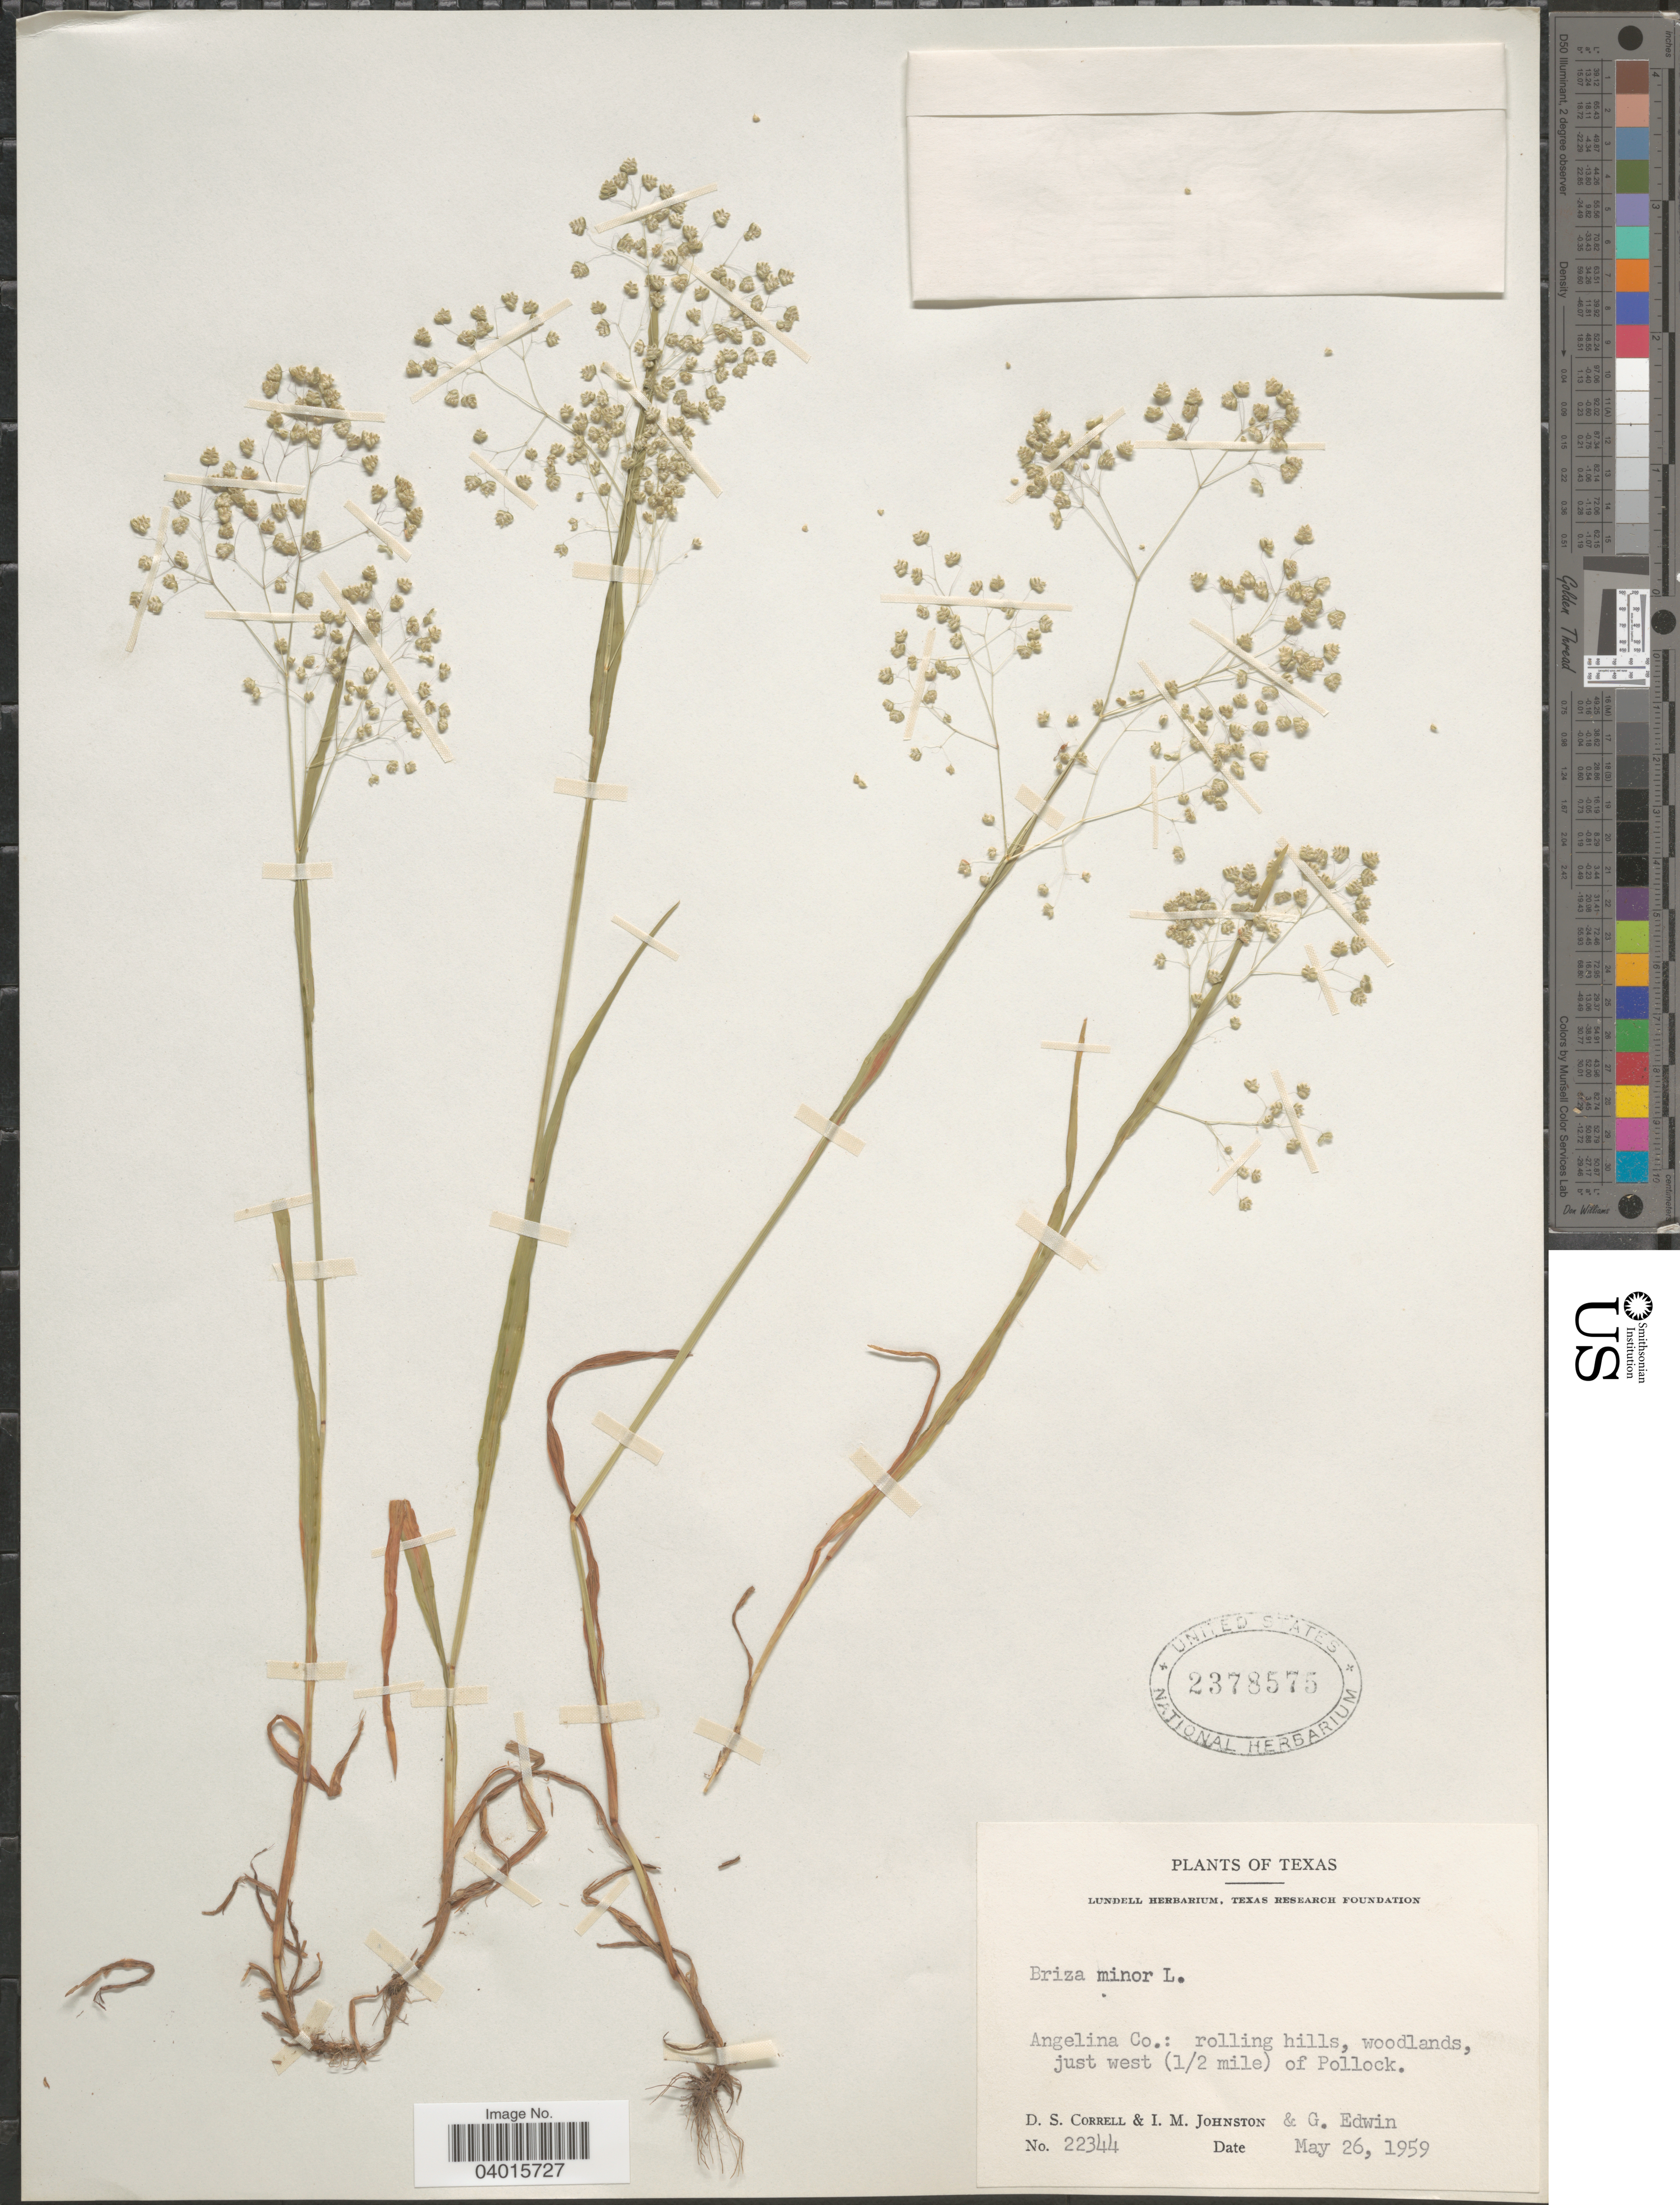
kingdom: Plantae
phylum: Tracheophyta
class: Liliopsida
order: Poales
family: Poaceae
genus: Briza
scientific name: Briza minor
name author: L.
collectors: D. S. Correll, I.M. Johnston & G. Edwin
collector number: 22344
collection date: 1959-05-26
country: United States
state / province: Texas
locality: Angelina Co.: rolling hills, woodlands, just west (½ mile) of Pollock.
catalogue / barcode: US 2378575